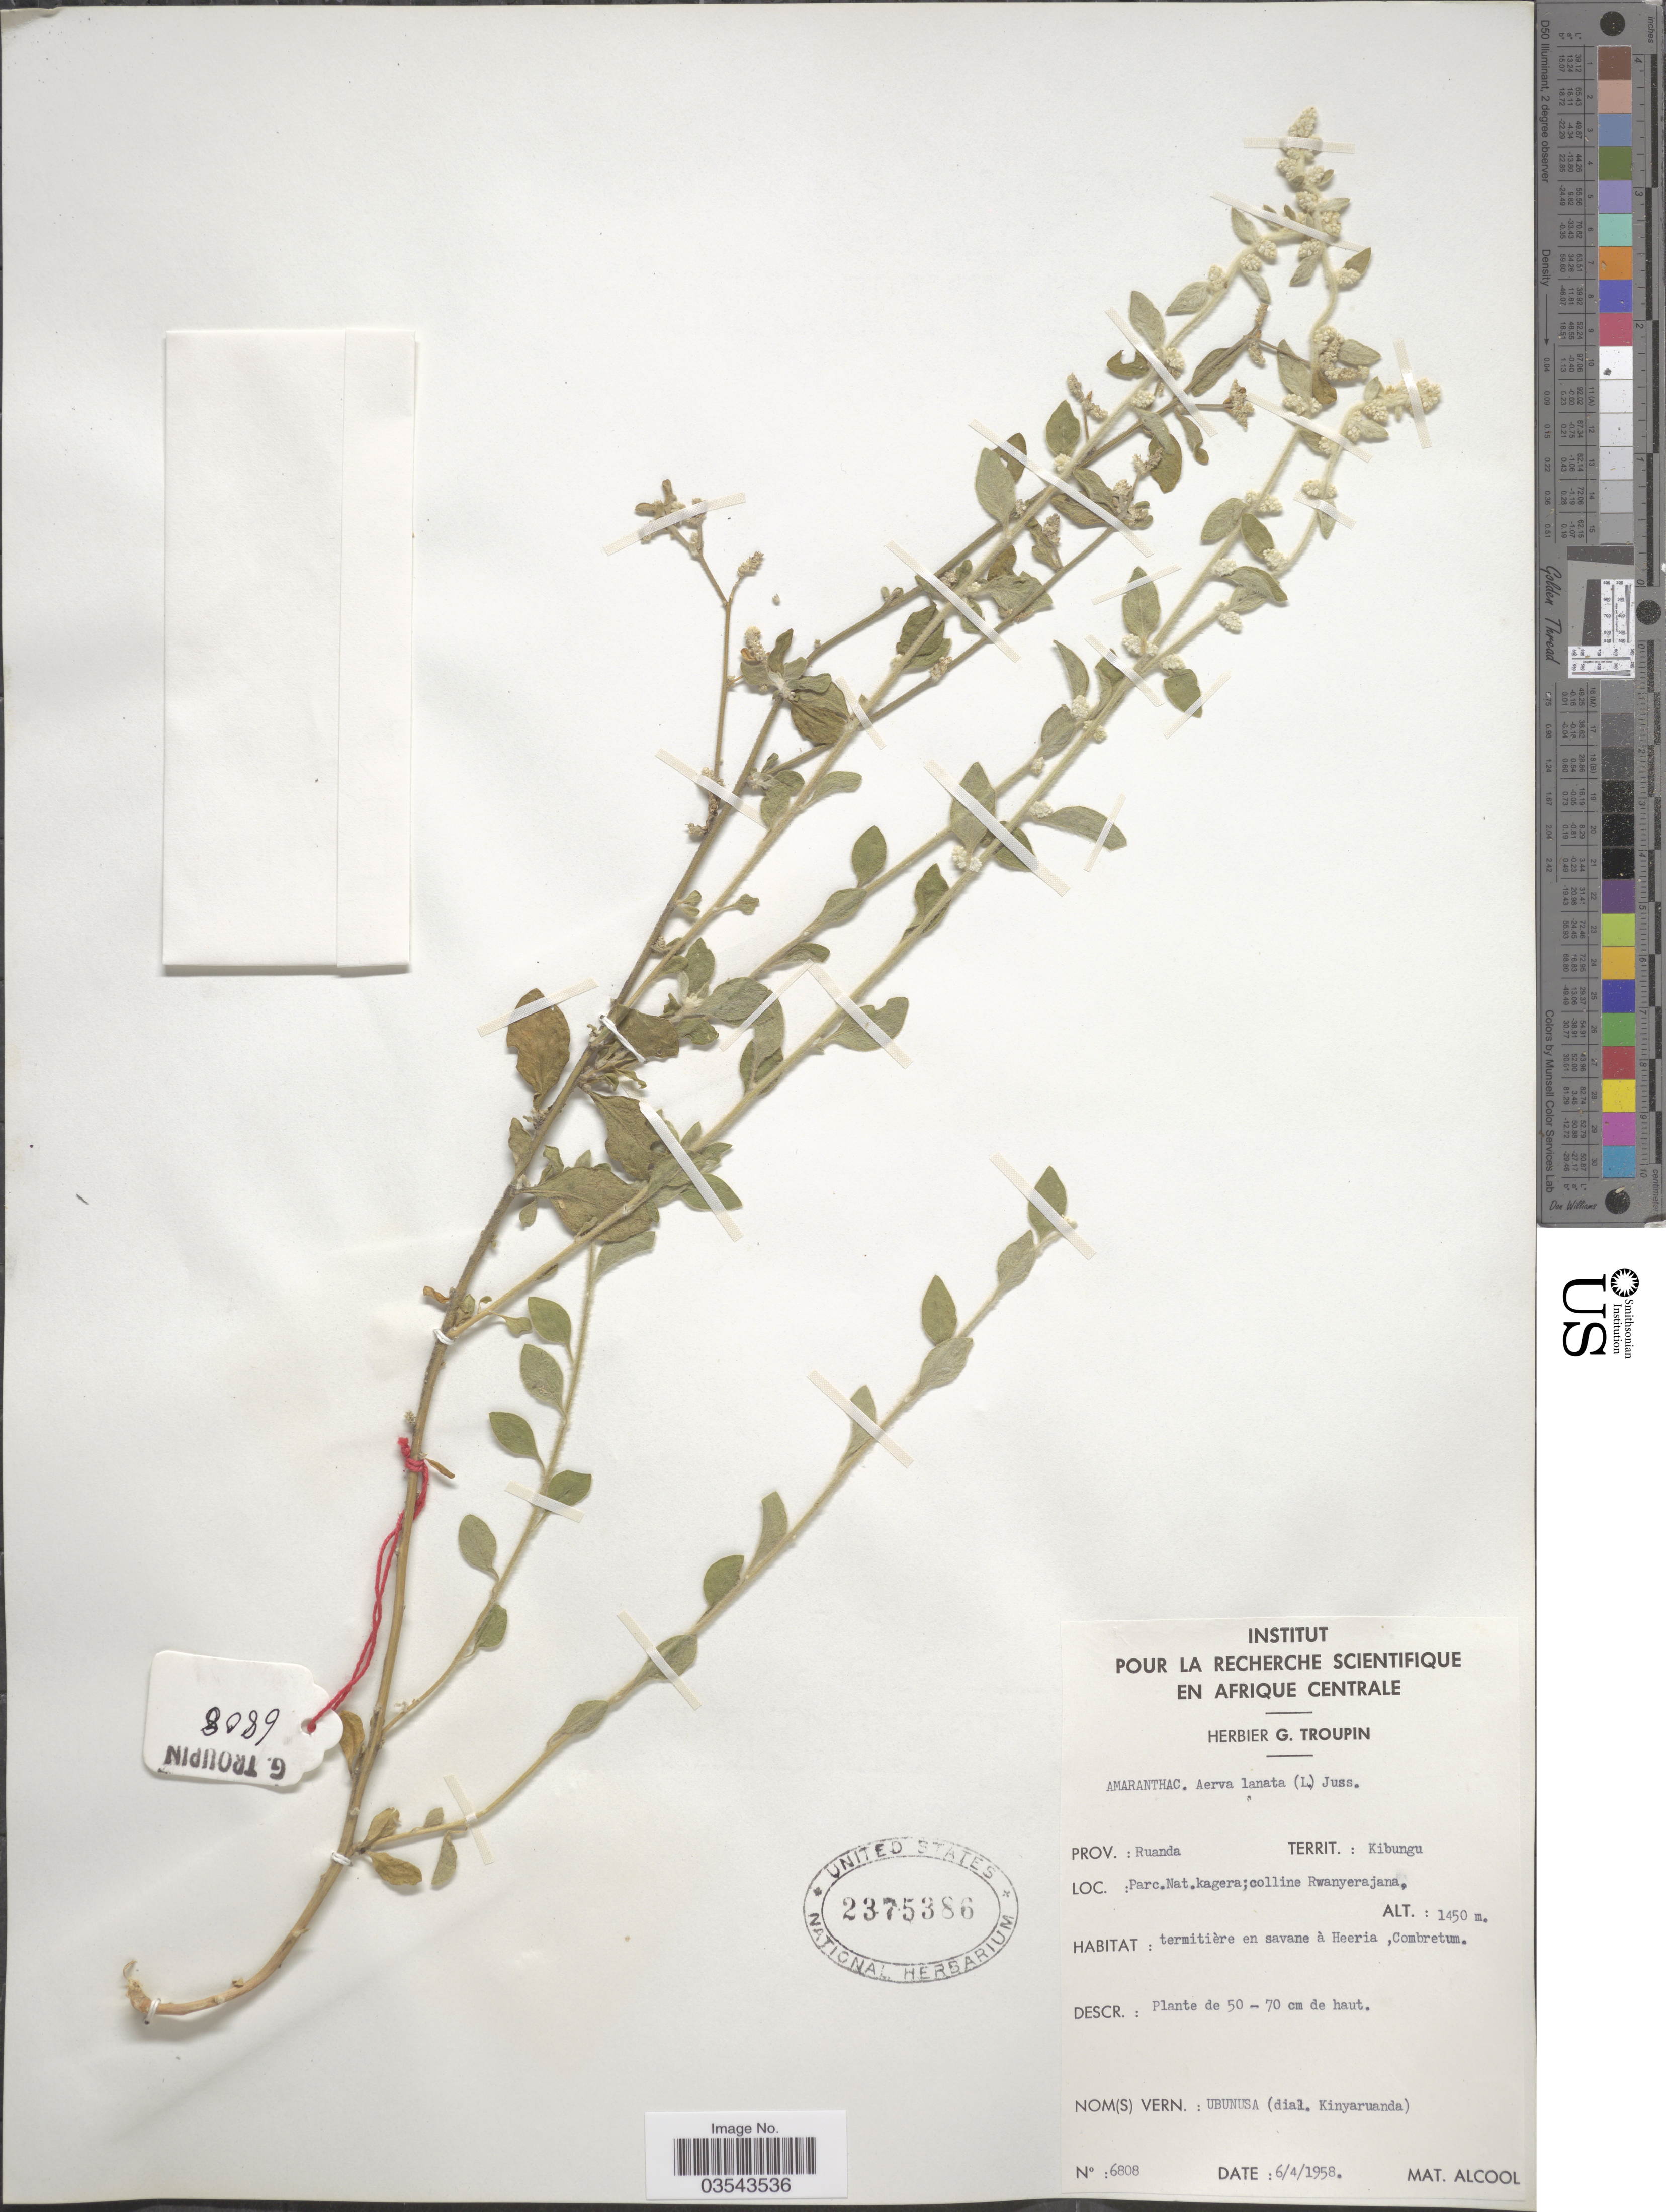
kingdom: Plantae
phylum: Tracheophyta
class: Magnoliopsida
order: Caryophyllales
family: Amaranthaceae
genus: Ouret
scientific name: Ouret lanata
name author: (L.) Kuntze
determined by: U.S. National Herbarium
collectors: ex herb. G. Troupin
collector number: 6808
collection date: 1958-04-06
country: Rwanda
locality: Prov.: Ruanda, Territ.: Kibungu. Parc. Nat. kagera; colline Rwanyera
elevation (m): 1450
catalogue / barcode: US 2375386